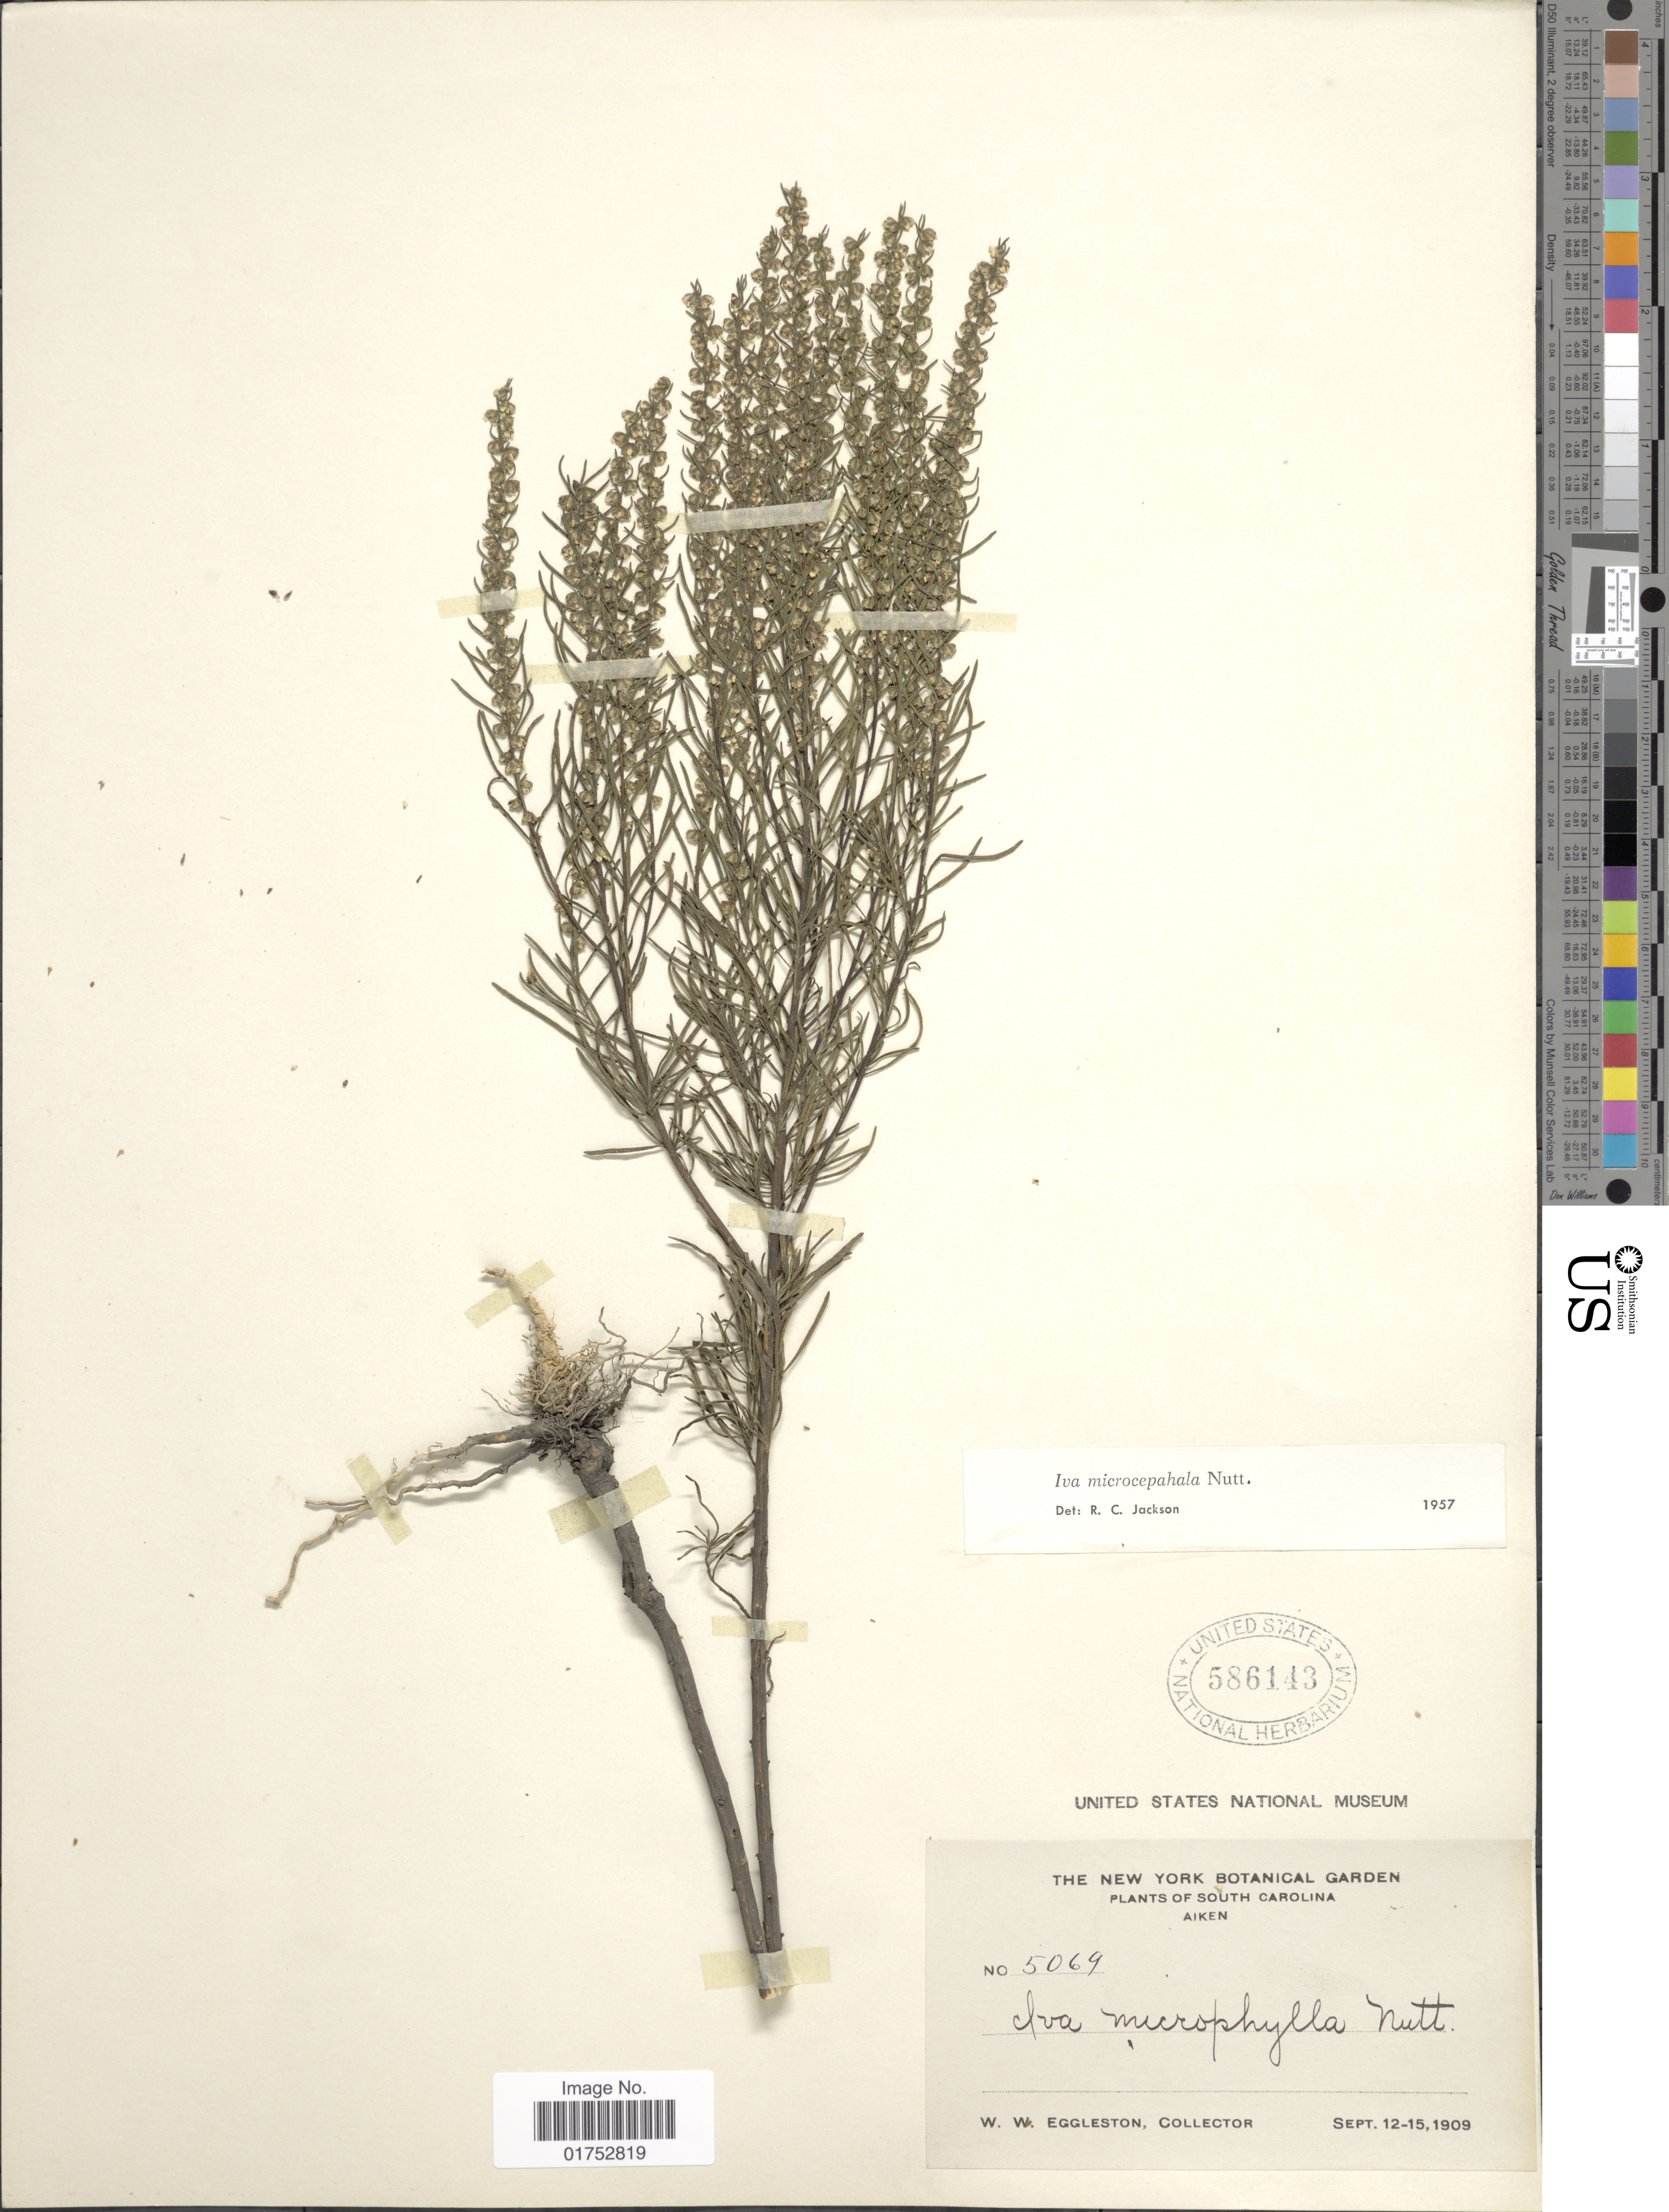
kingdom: Plantae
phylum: Tracheophyta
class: Magnoliopsida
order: Asterales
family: Asteraceae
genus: Iva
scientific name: Iva microcephala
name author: Nutt.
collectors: W. W. Eggleston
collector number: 5069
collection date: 1909-09-12/1909-09-15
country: United States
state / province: South Carolina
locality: Aiken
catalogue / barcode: US 586143